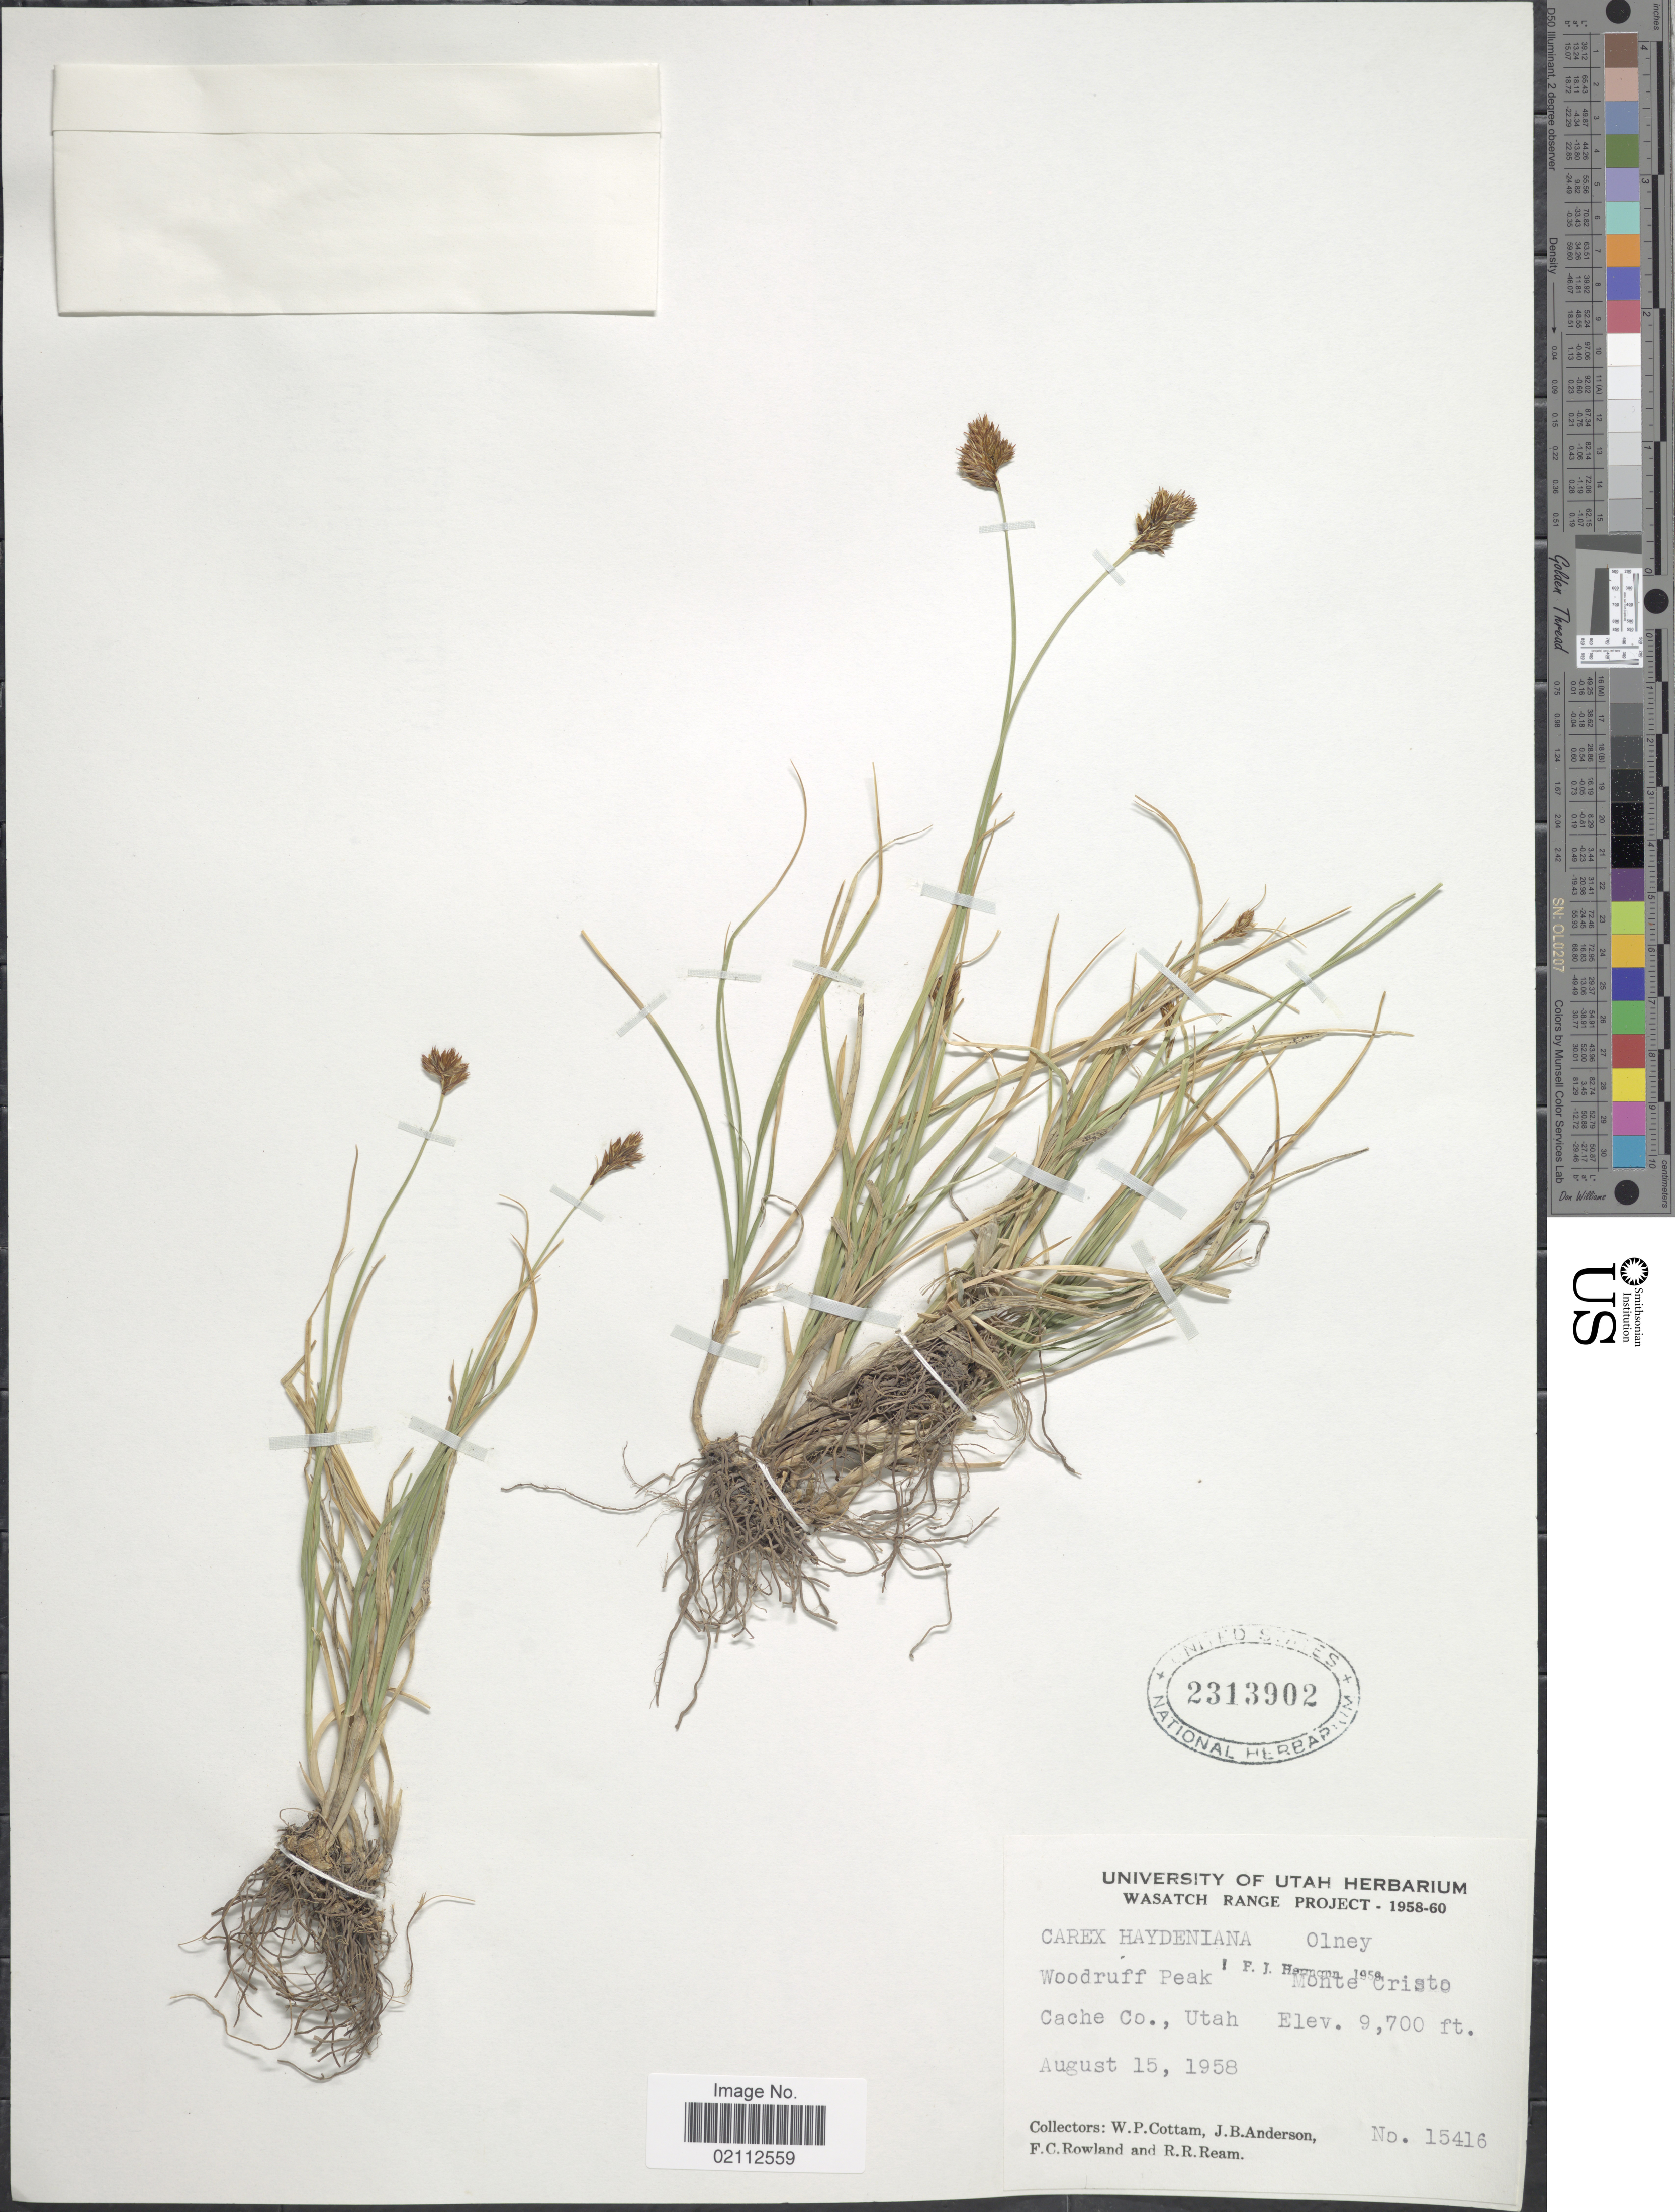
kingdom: Plantae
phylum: Tracheophyta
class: Liliopsida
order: Poales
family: Cyperaceae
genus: Carex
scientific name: Carex haydeniana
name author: Olney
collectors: W. Cottam, J. P. Anderson, F. Rowland & R. Ream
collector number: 15416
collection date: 1958-08-15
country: United States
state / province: Utah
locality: Wasatch Range, Woodruff Peak, Cashe Co., Utah.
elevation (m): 2957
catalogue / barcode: US 2313902